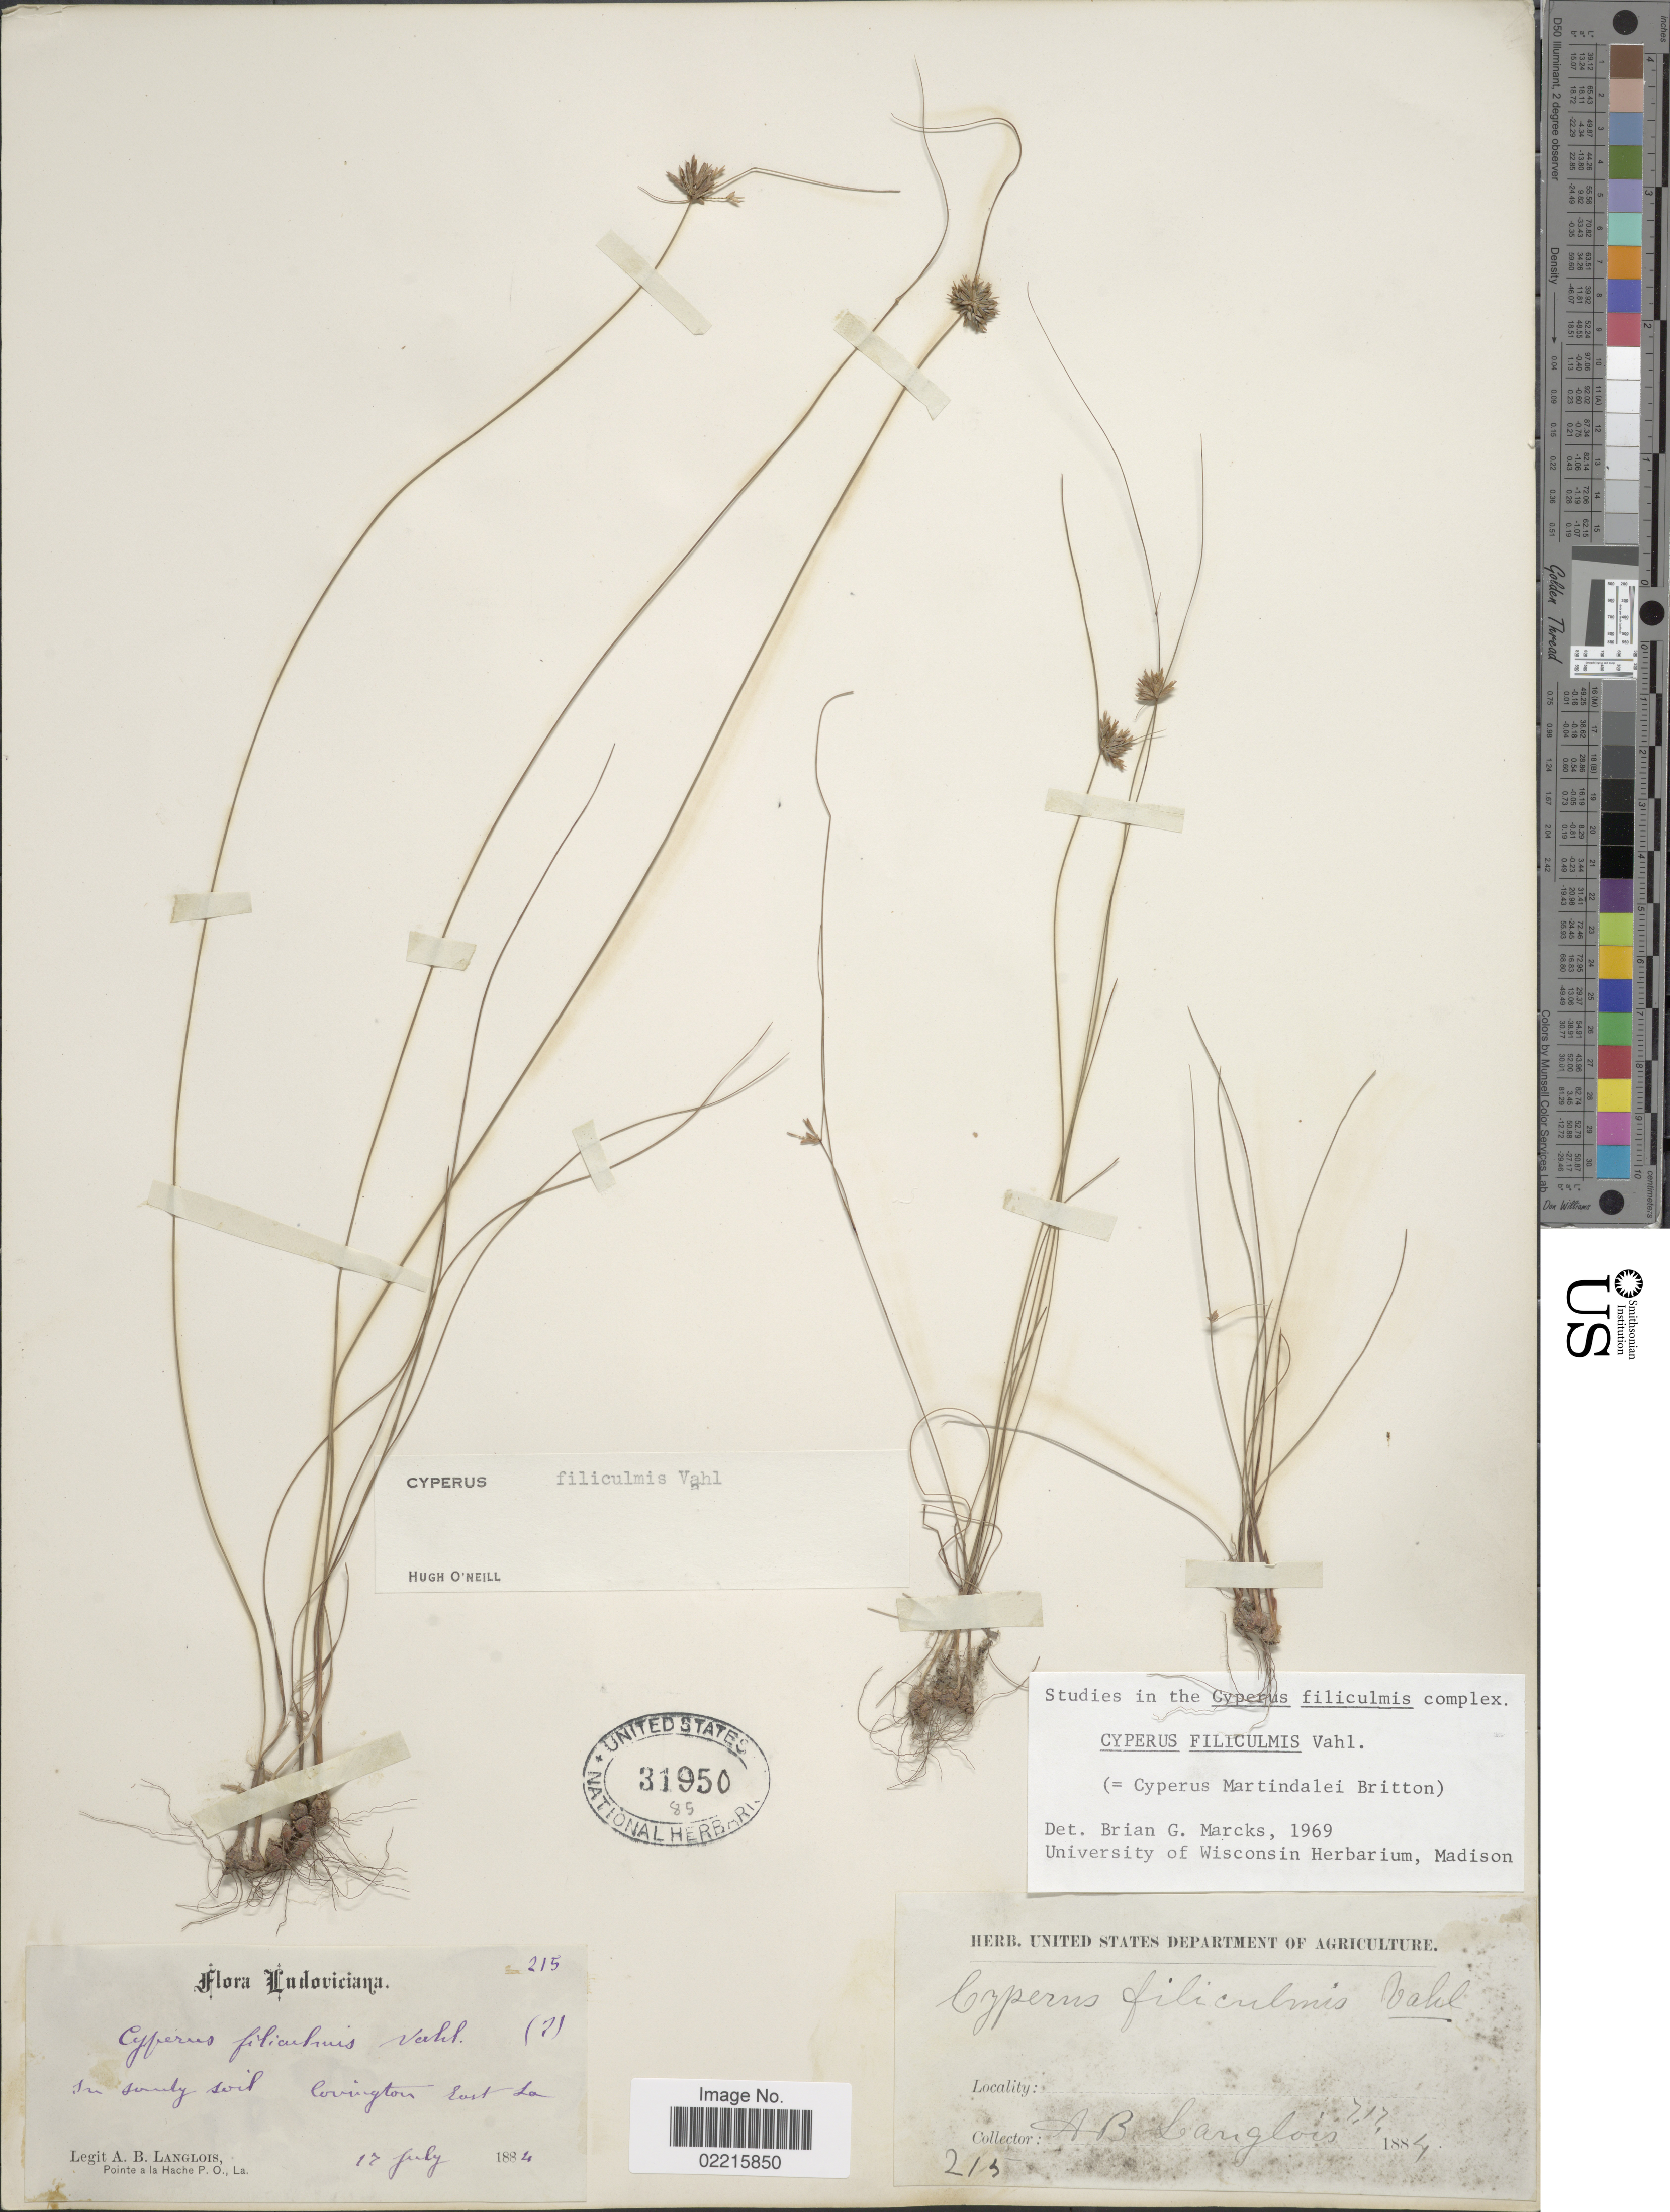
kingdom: Plantae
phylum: Tracheophyta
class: Liliopsida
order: Poales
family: Cyperaceae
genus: Cyperus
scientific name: Cyperus filiculmis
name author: Vahl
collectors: A. Langlois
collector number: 215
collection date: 1884-07-17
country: United States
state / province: Louisiana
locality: In sandy soil. Covington, East La.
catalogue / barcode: US 31950